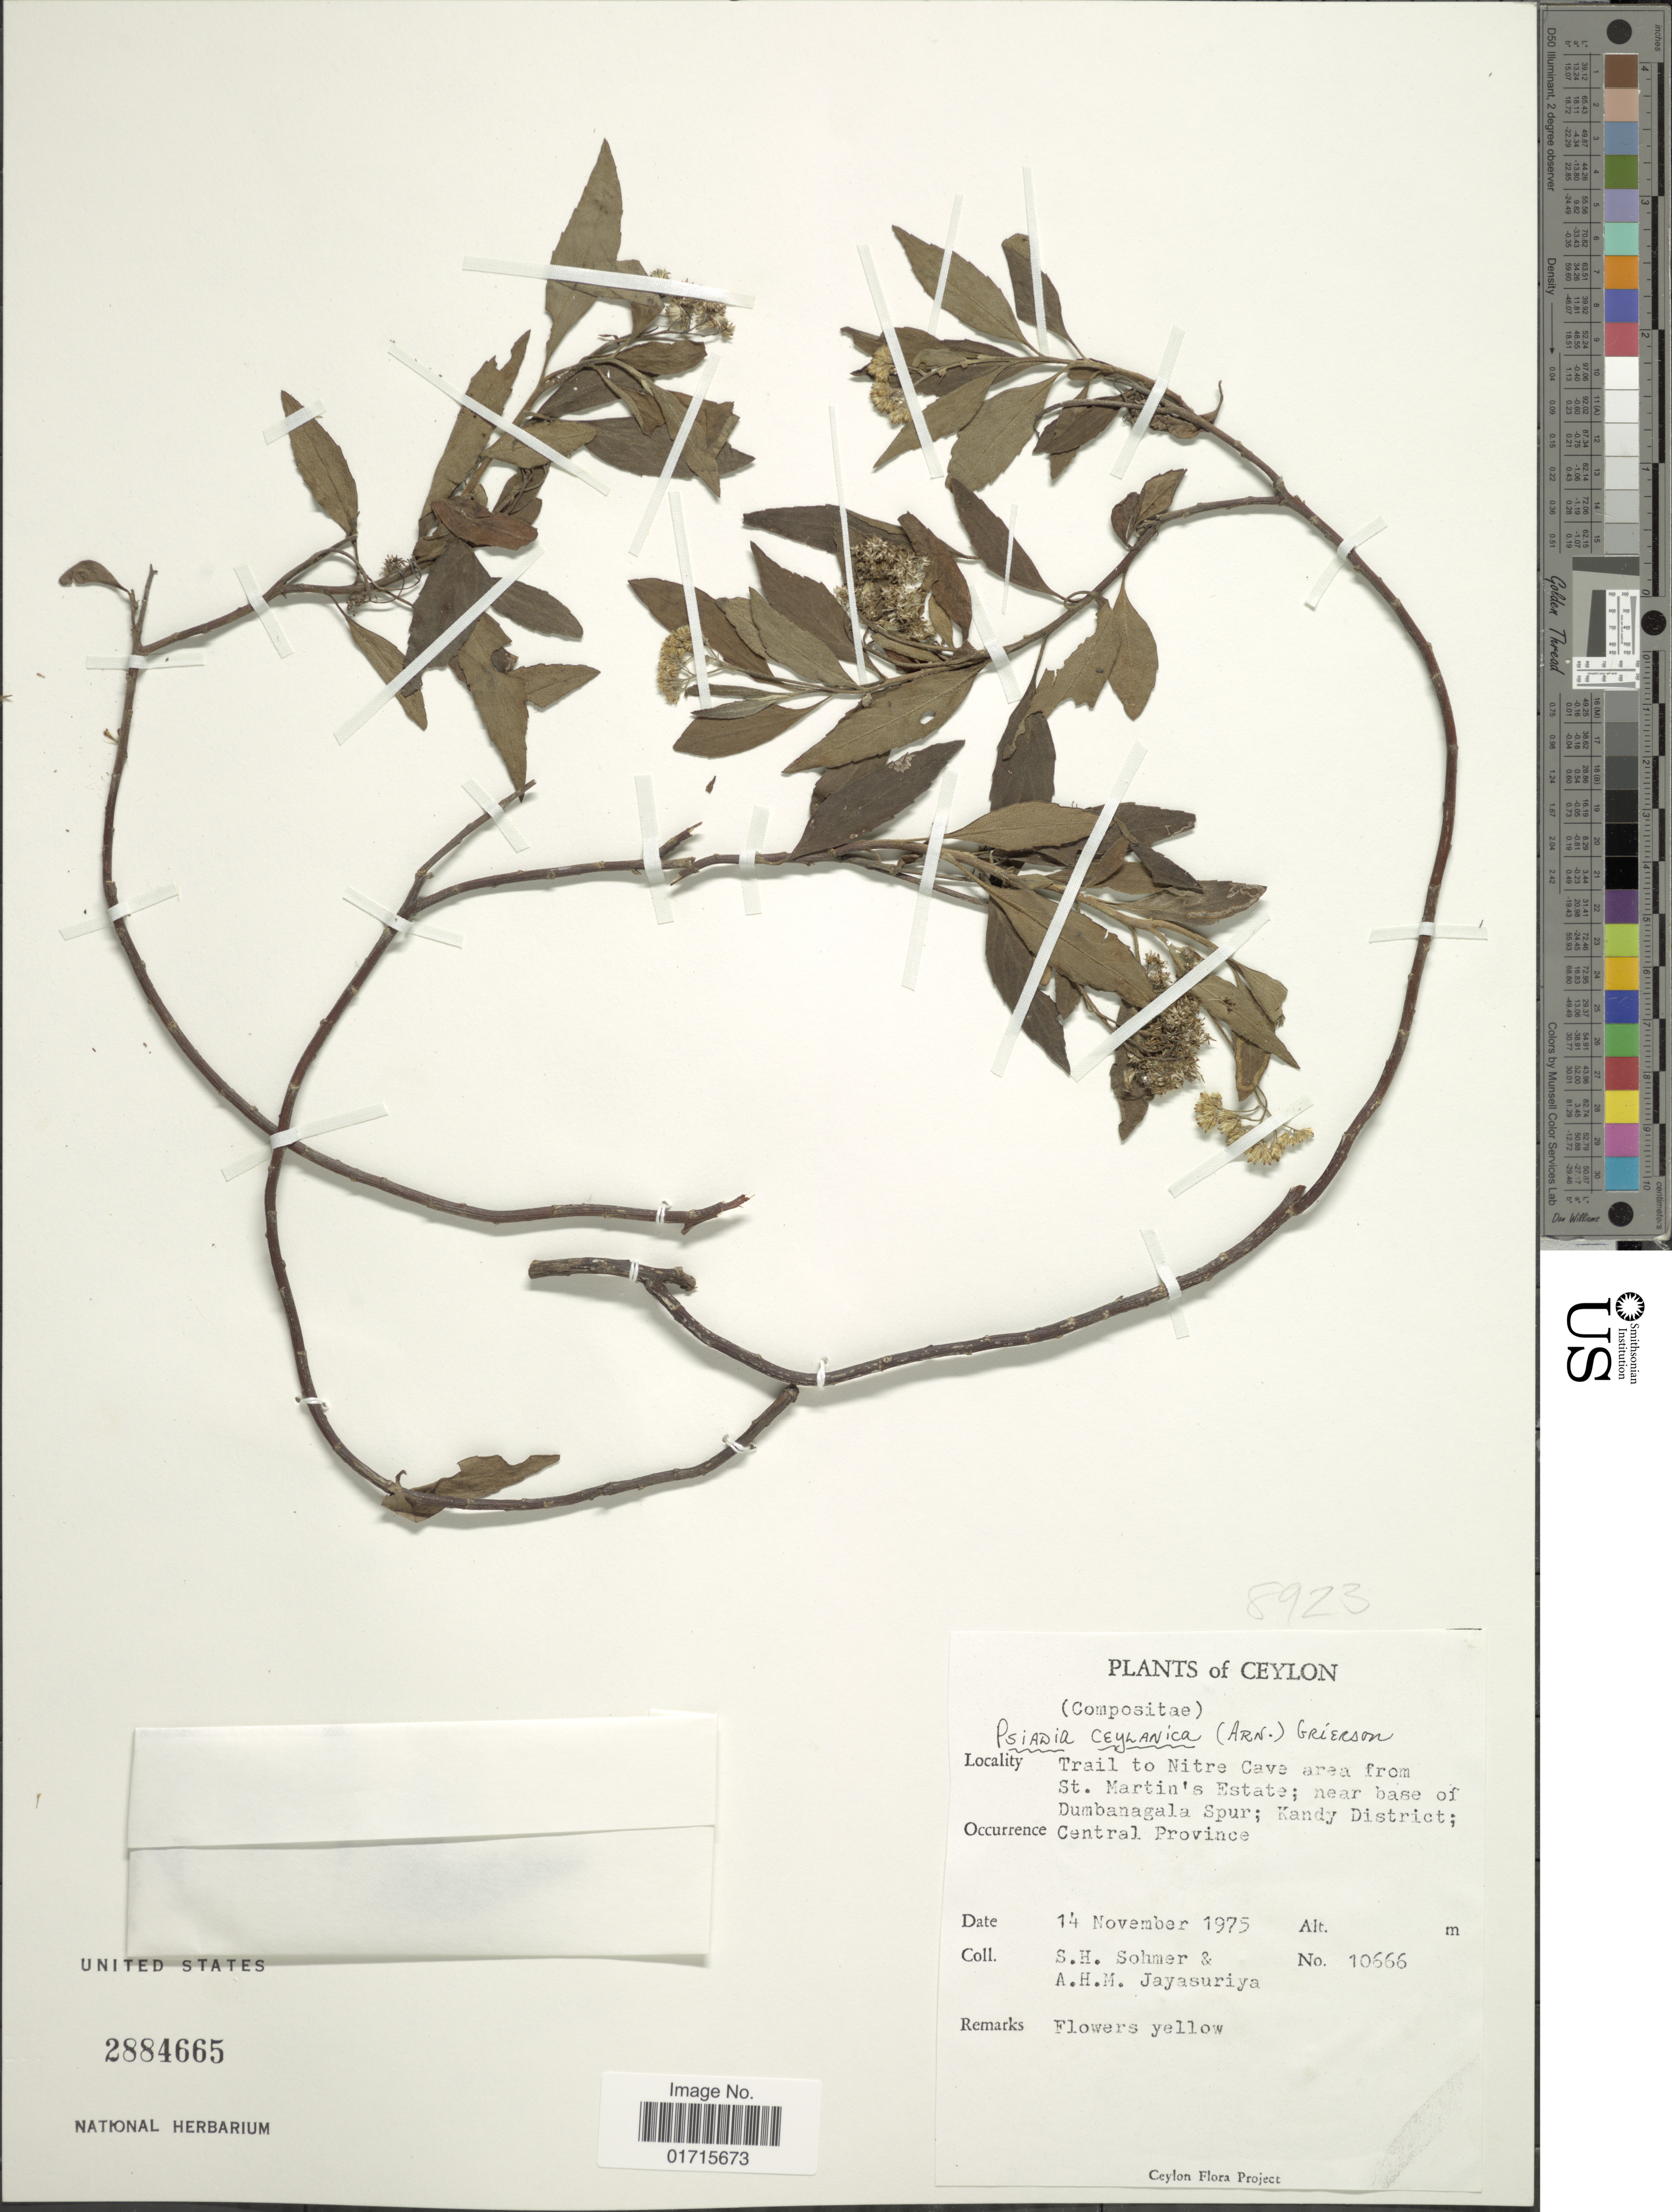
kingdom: Plantae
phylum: Tracheophyta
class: Magnoliopsida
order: Asterales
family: Asteraceae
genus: Psiadia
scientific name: Psiadia ceylanica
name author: (Arn.) Grierson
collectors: S. H. Sohmer & A. Jayasuriya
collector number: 10666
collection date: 1975-11-14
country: Sri Lanka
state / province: Central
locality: Ceylon. Trail to Nitre Cave area from St. Martin's Estate ; near base of Dumbanagala Spur; Kandy District; Central Province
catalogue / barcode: US 2884665